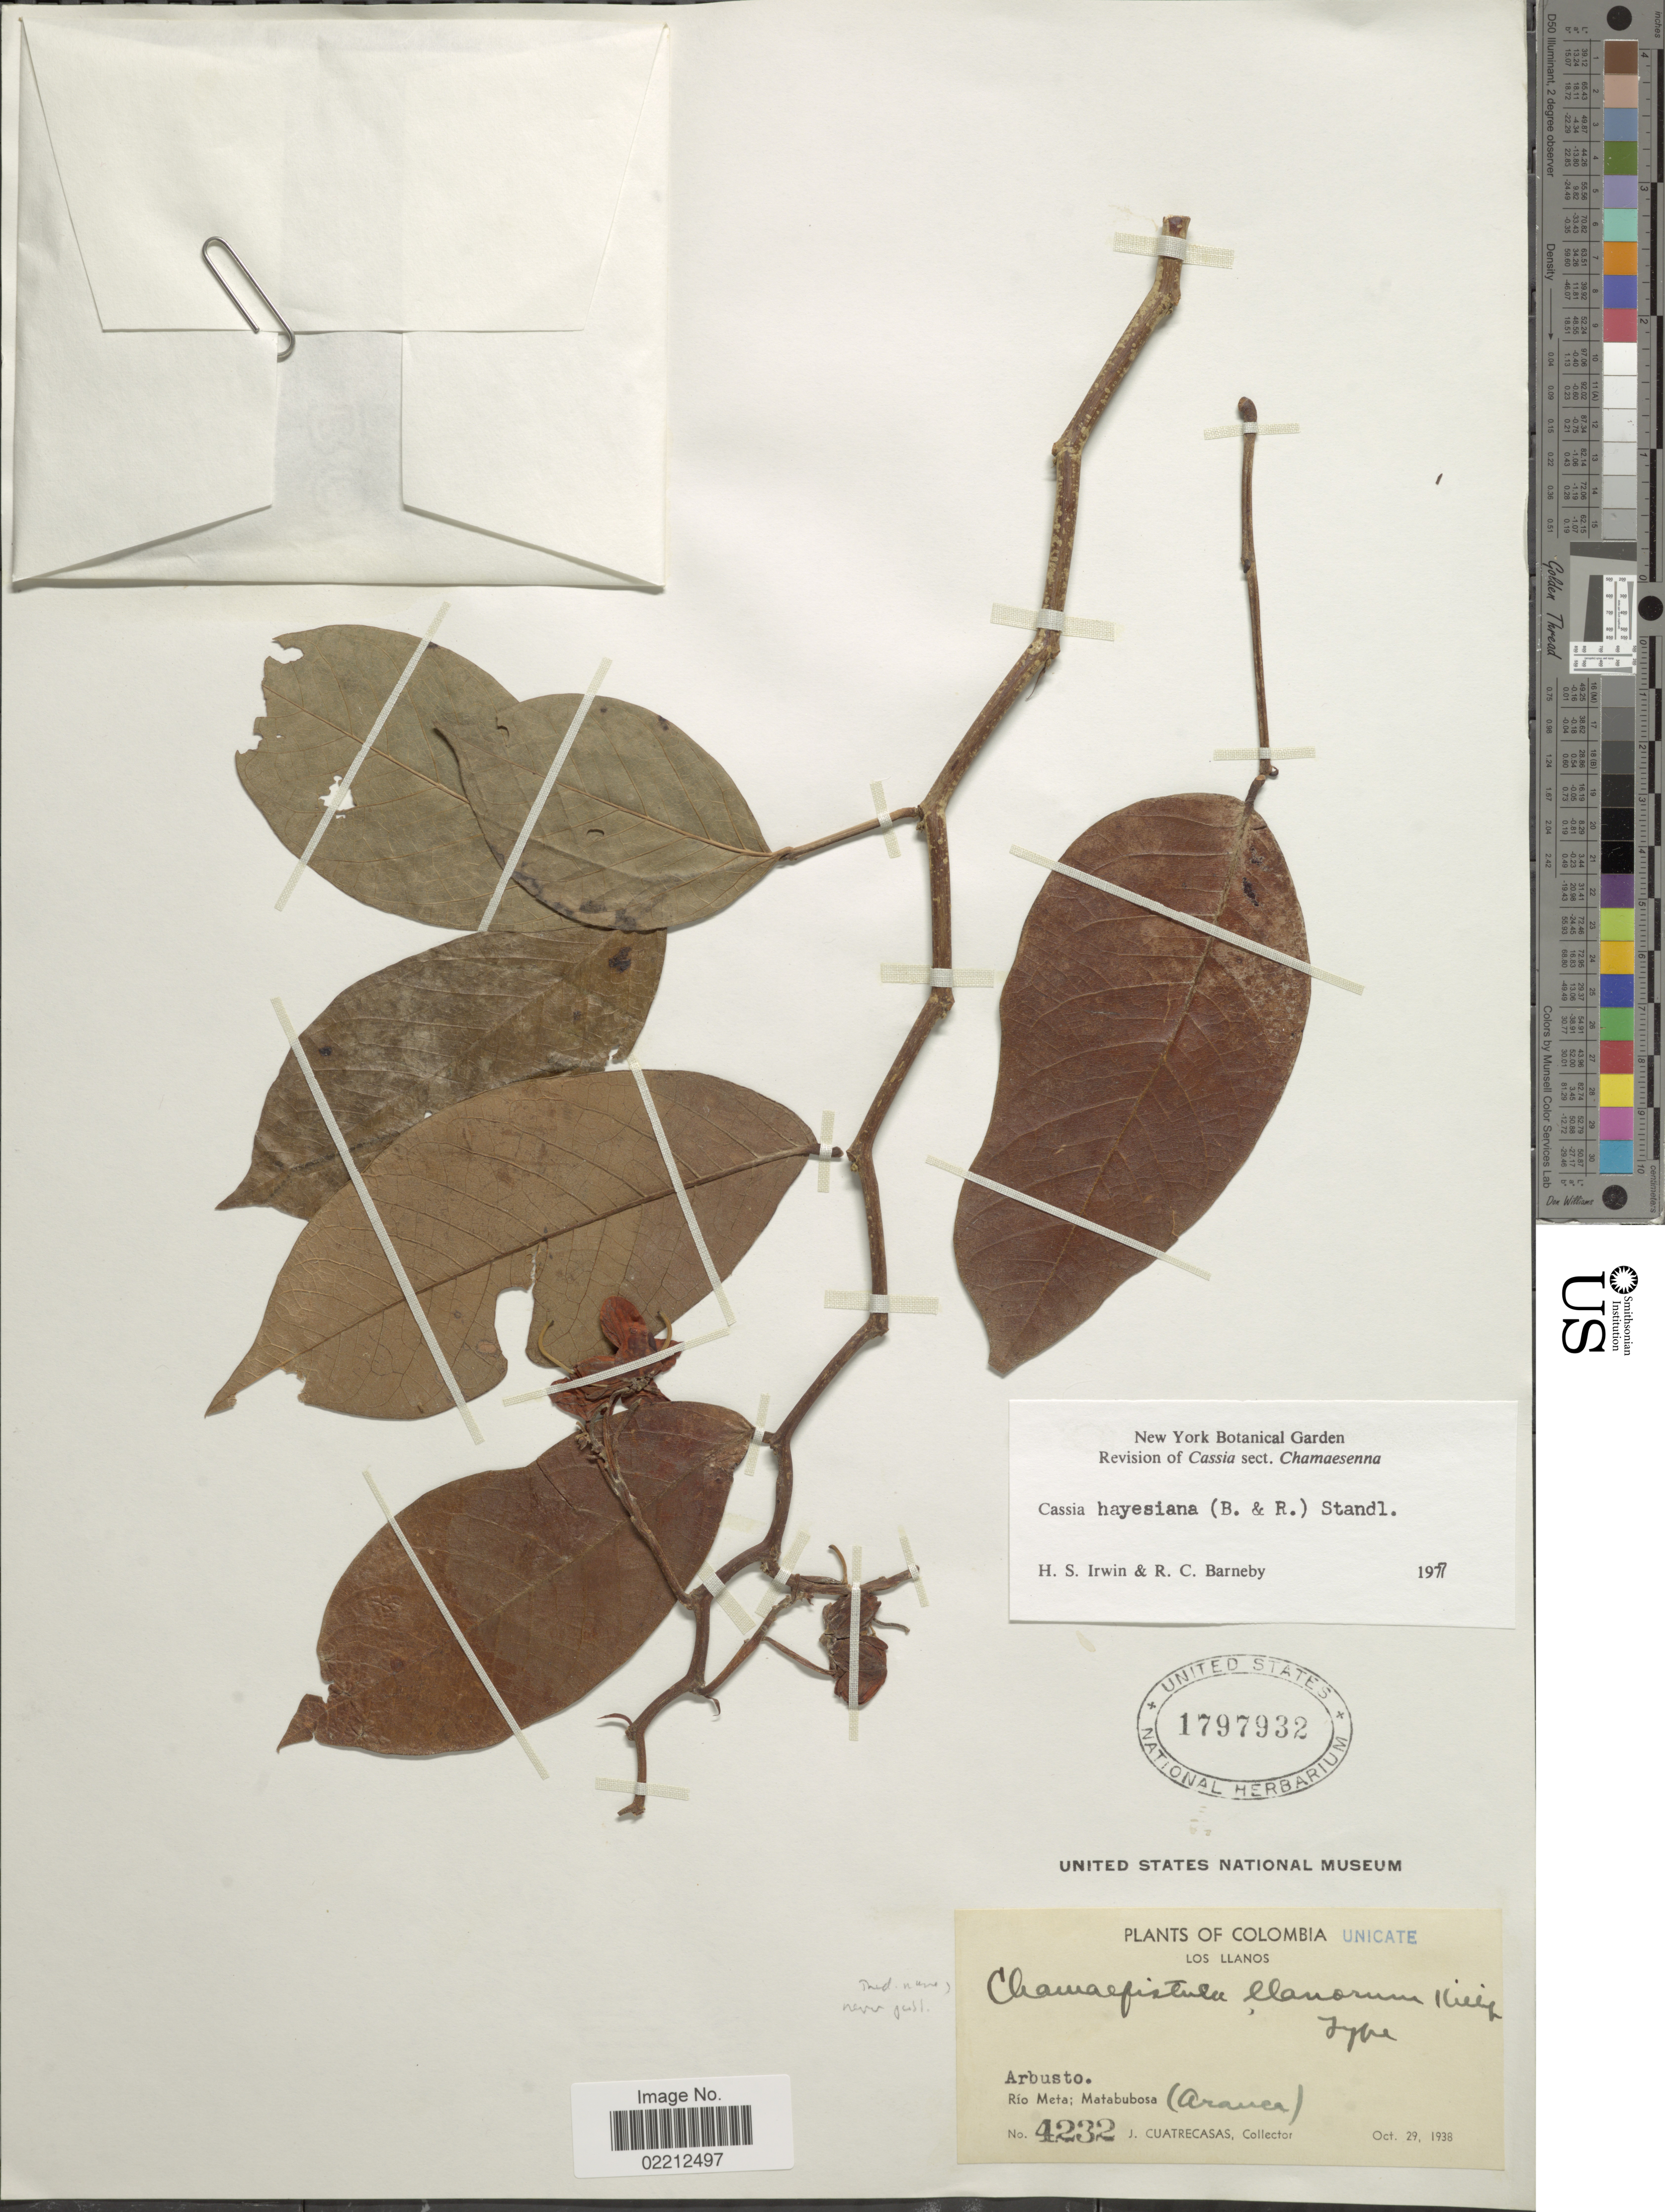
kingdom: Plantae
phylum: Tracheophyta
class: Magnoliopsida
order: Fabales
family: Fabaceae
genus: Senna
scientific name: Senna hayesiana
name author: (Britton & Rose) H.S. Irwin & Barneby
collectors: J. Cuatrecasas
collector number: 4232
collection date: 1938-10-29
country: Colombia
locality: Rio Meta; Matabubosa (Aranca) Los llanos.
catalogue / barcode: US 1797932